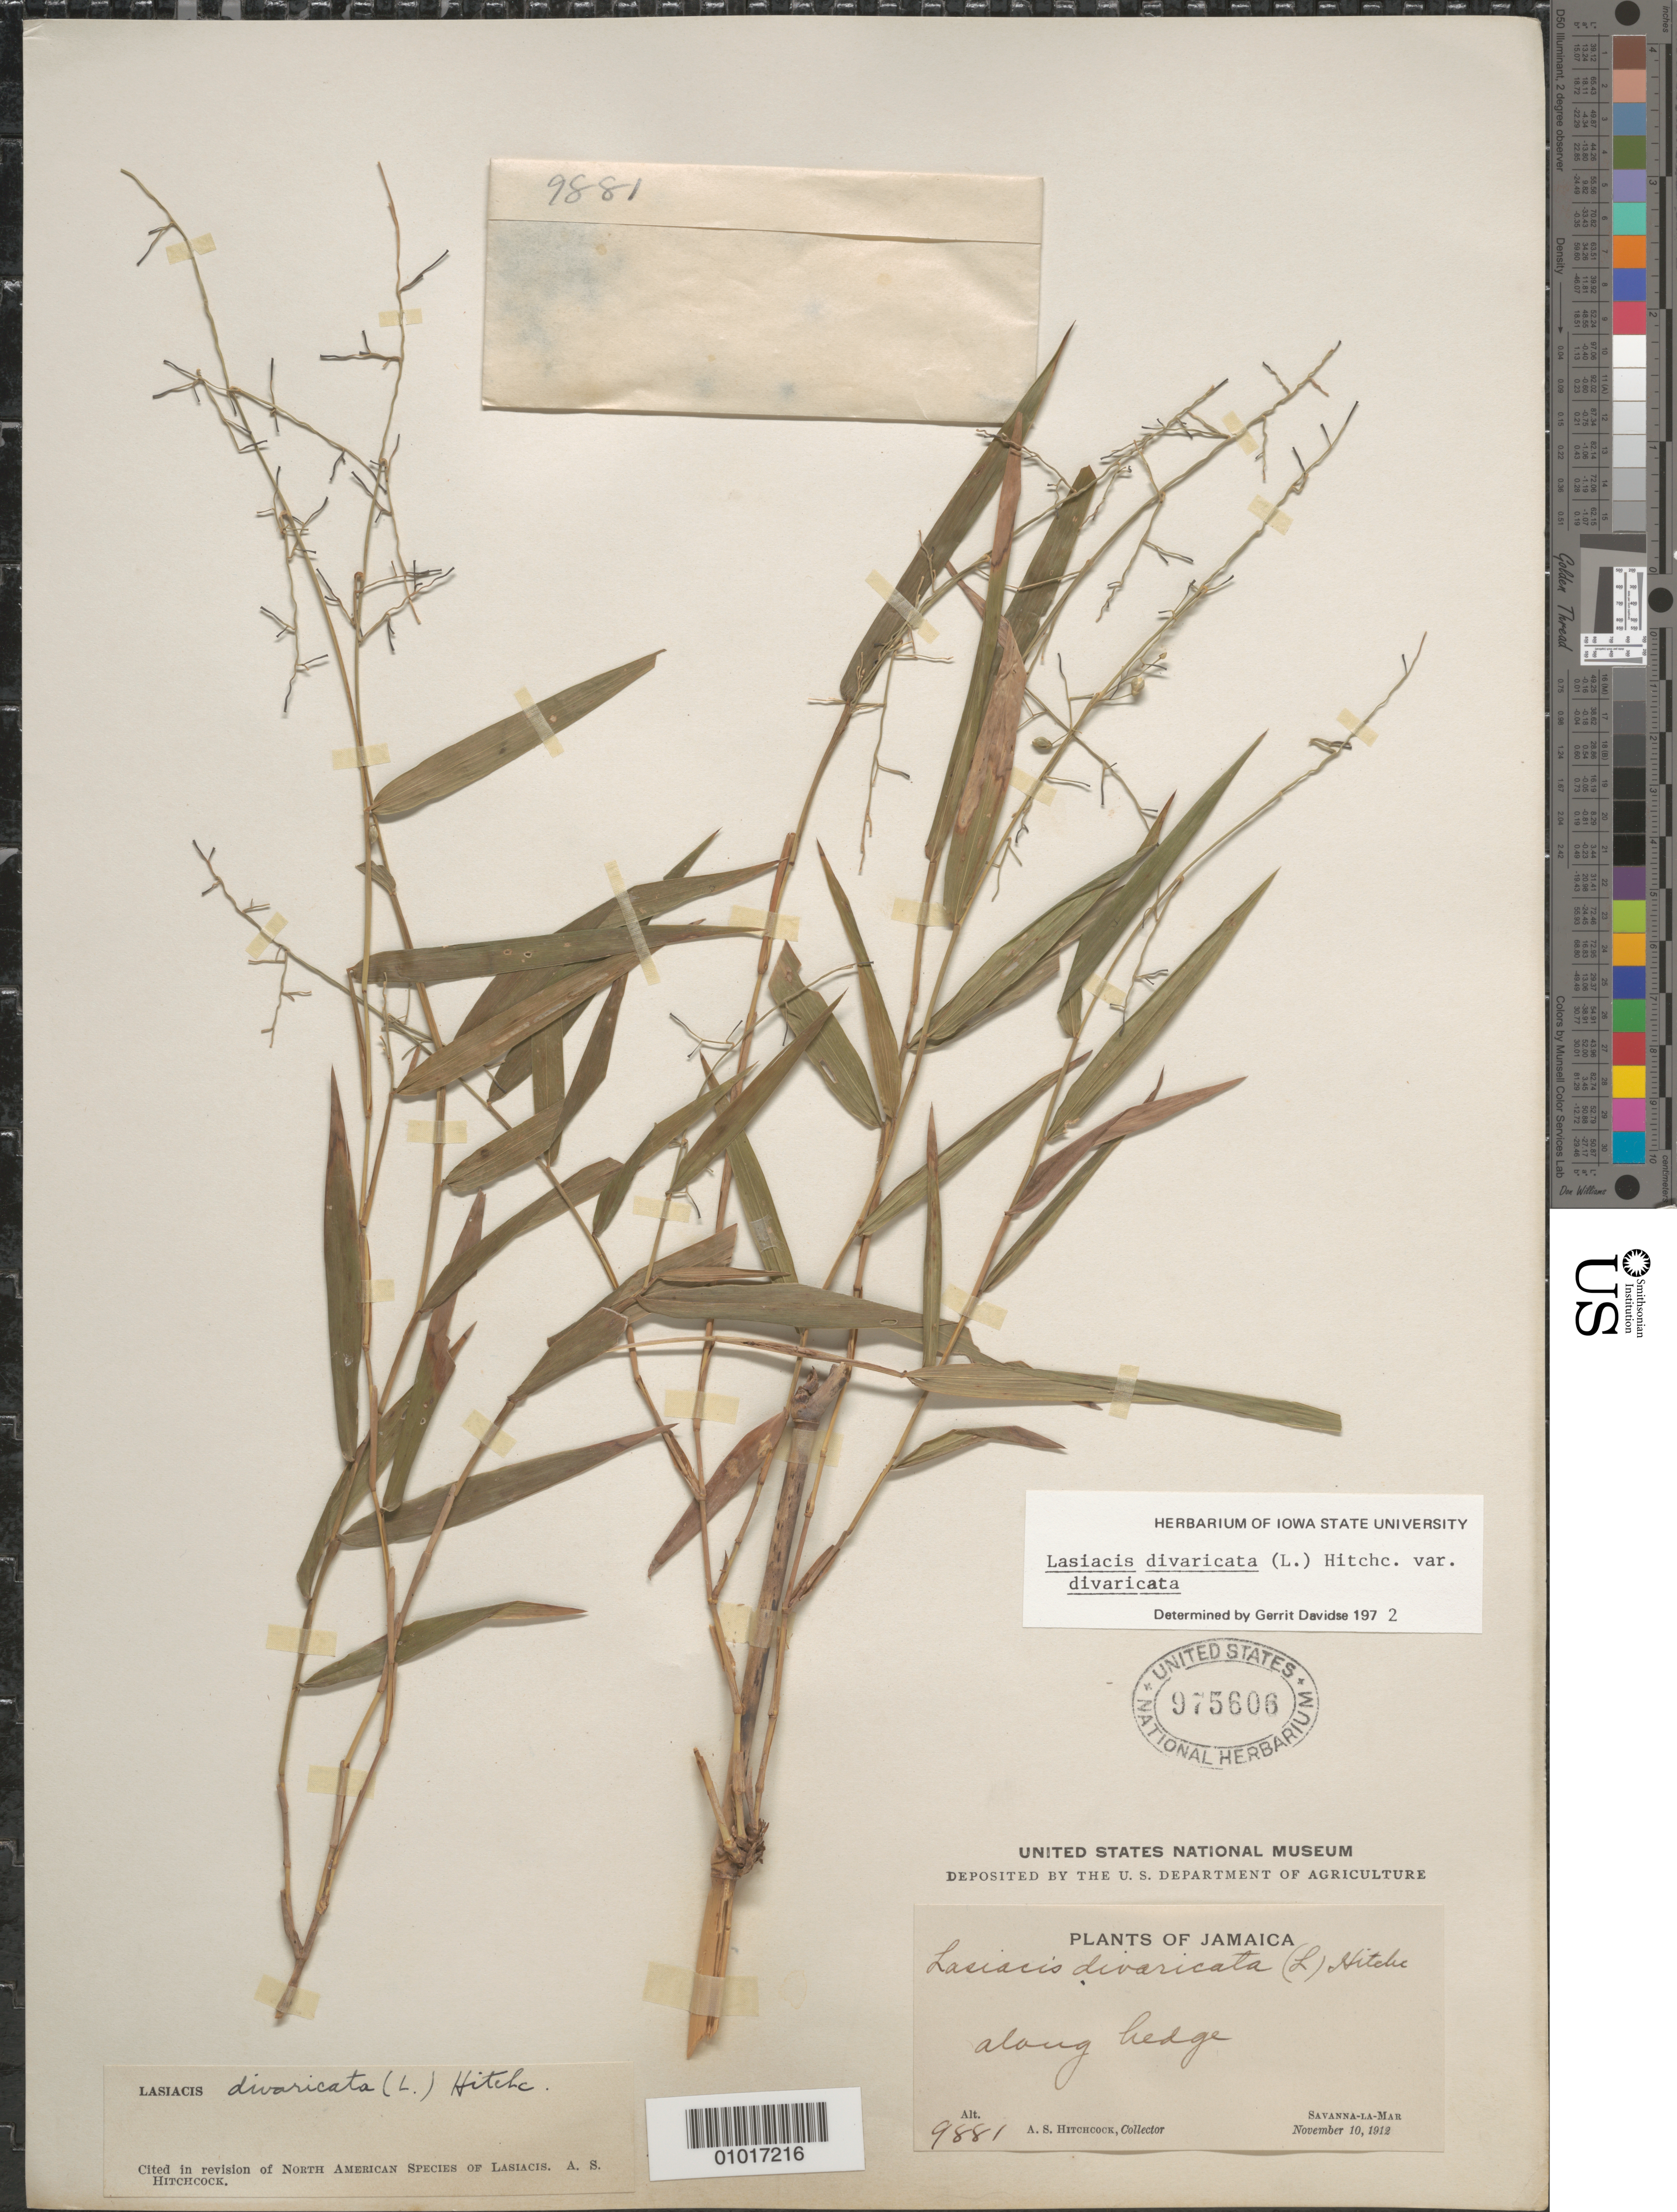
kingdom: Plantae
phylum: Tracheophyta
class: Liliopsida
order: Poales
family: Poaceae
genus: Lasiacis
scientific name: Lasiacis divaricata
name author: (L.) Hitchc.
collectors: A. S. Hitchcock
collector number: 9881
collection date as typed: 10 Nov 1912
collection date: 1912-11-10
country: Jamaica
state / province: Westmoreland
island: Jamaica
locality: Savanna-La-Mar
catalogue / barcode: US 975606